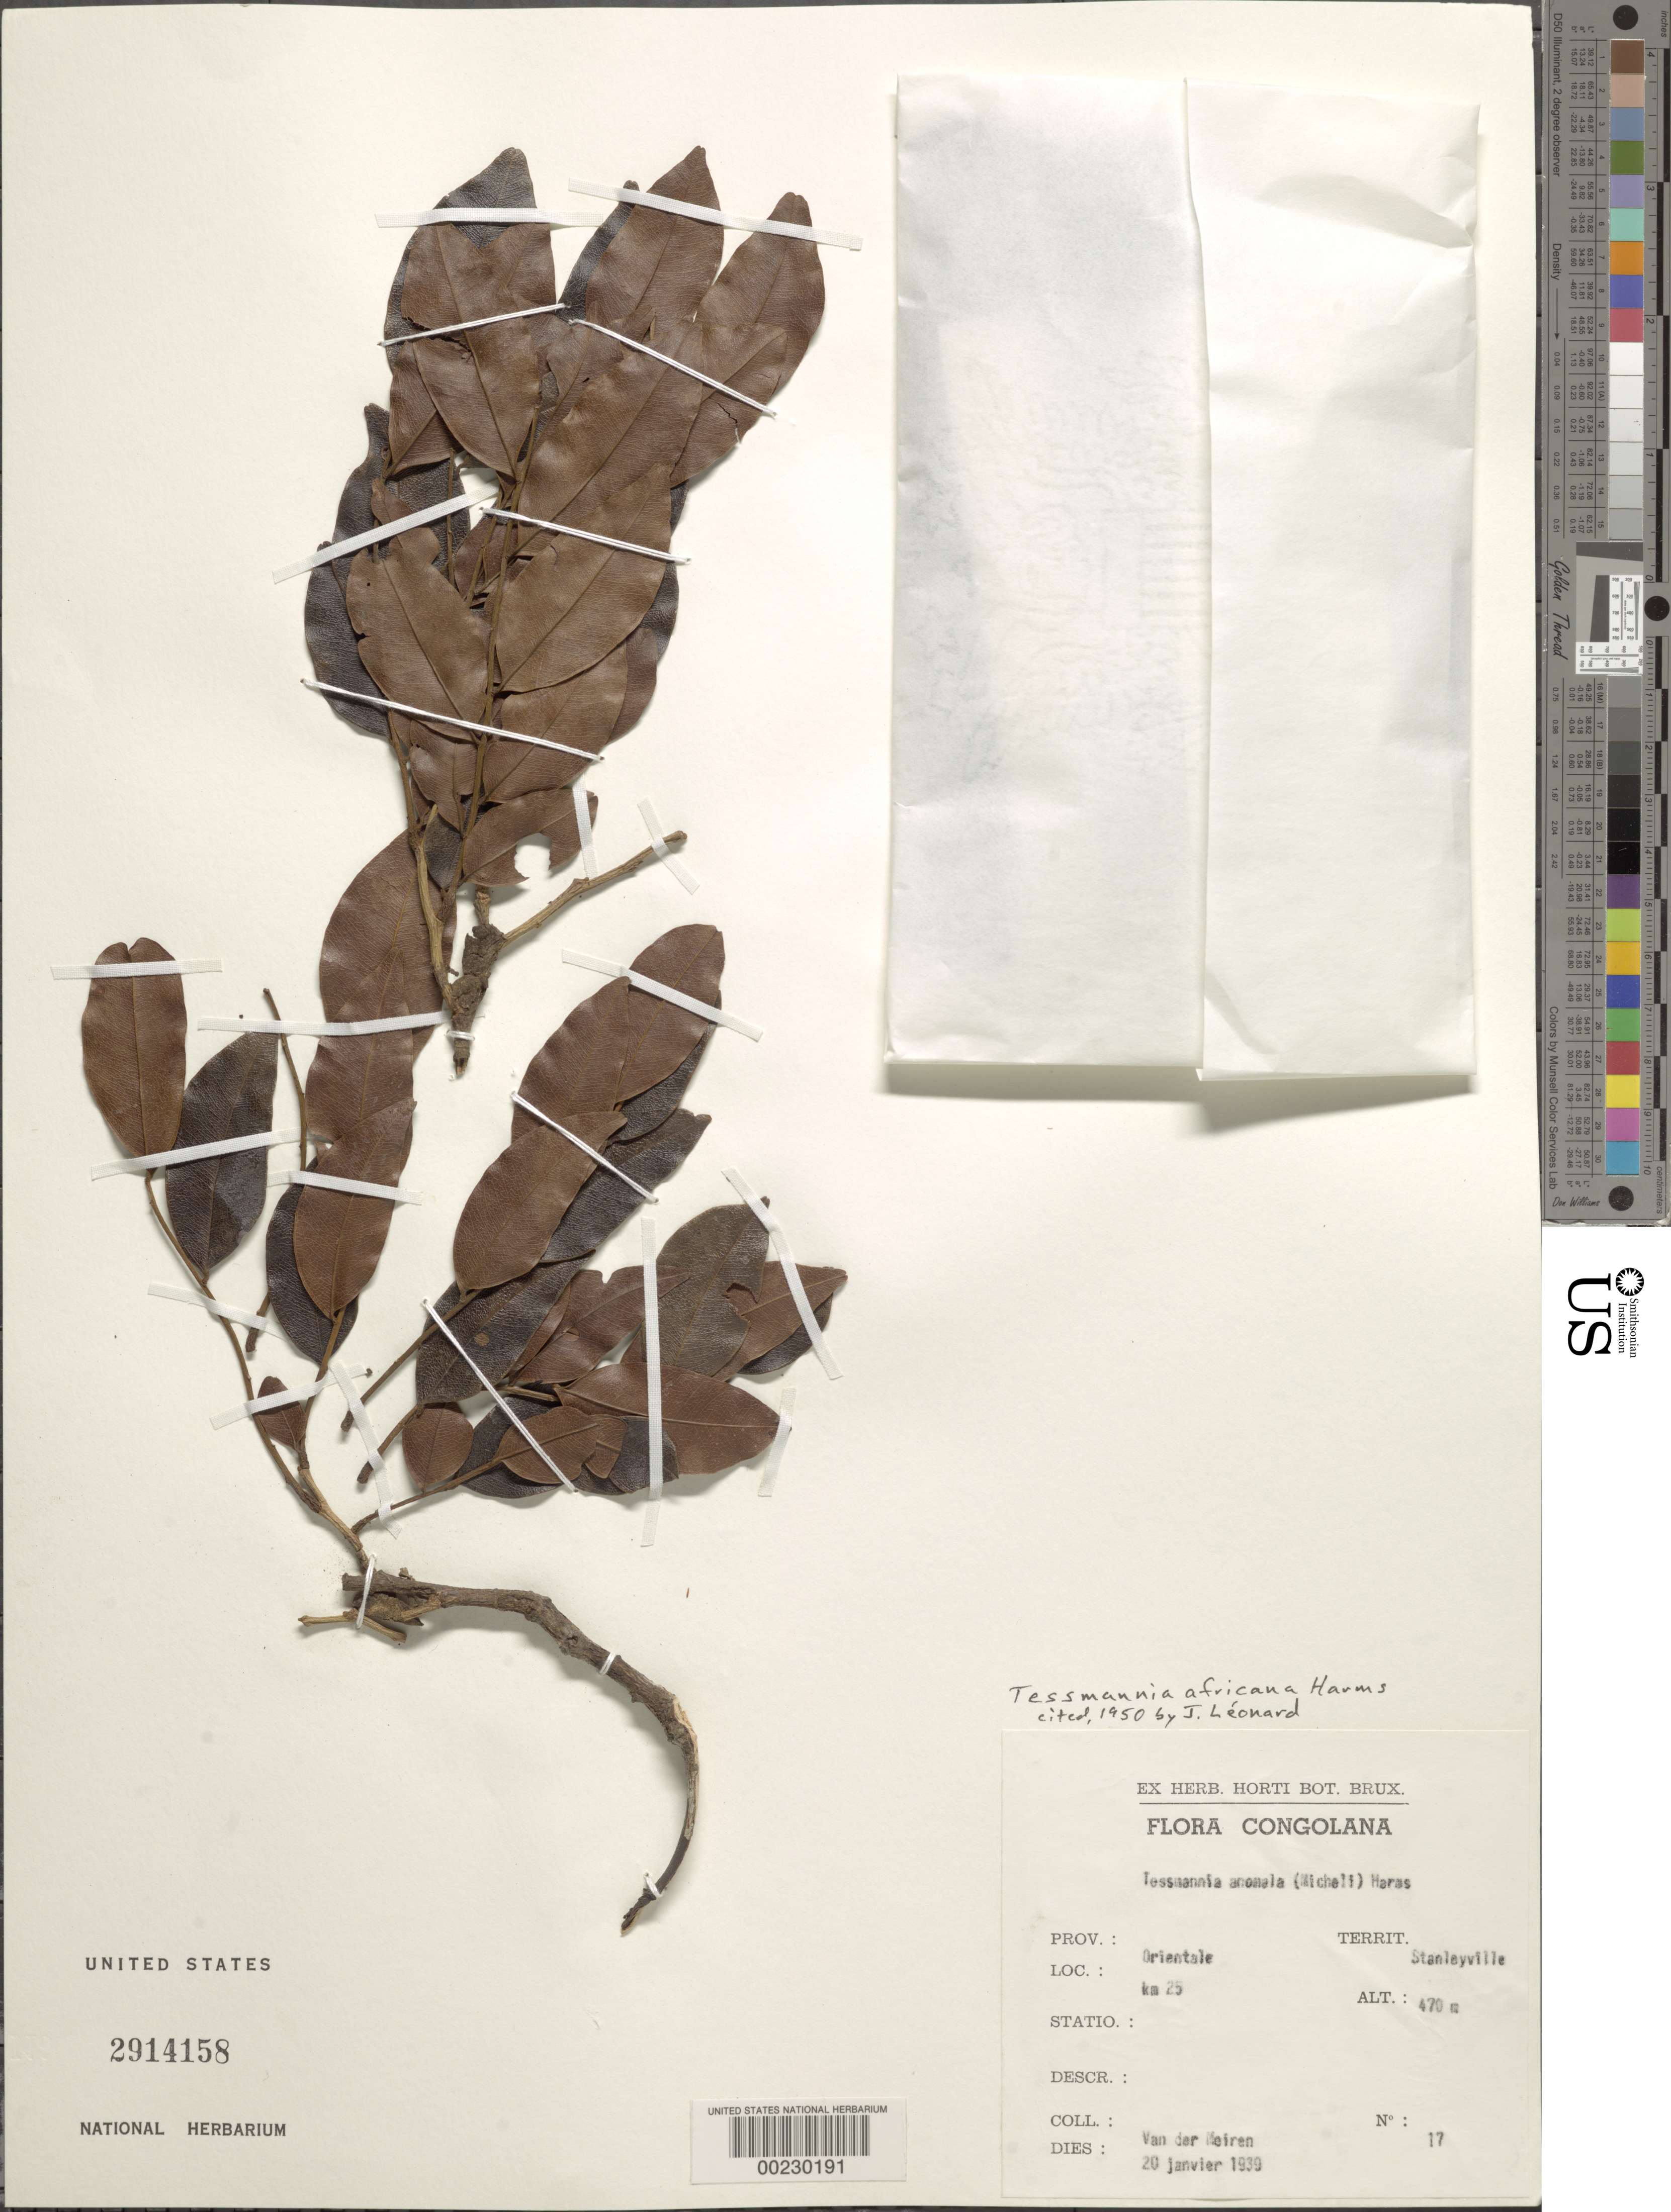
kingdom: Plantae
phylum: Tracheophyta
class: Magnoliopsida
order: Fabales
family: Fabaceae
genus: Tessmannia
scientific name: Tessmannia africana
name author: Harms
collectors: Van der Meiren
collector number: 17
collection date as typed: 20 Jan 1939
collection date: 1939-01-20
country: Congo, Democratic Republic of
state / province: Tshopo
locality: Stanleyville, km 25 called Kisangani in 2010.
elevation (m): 470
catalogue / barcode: US 2914158